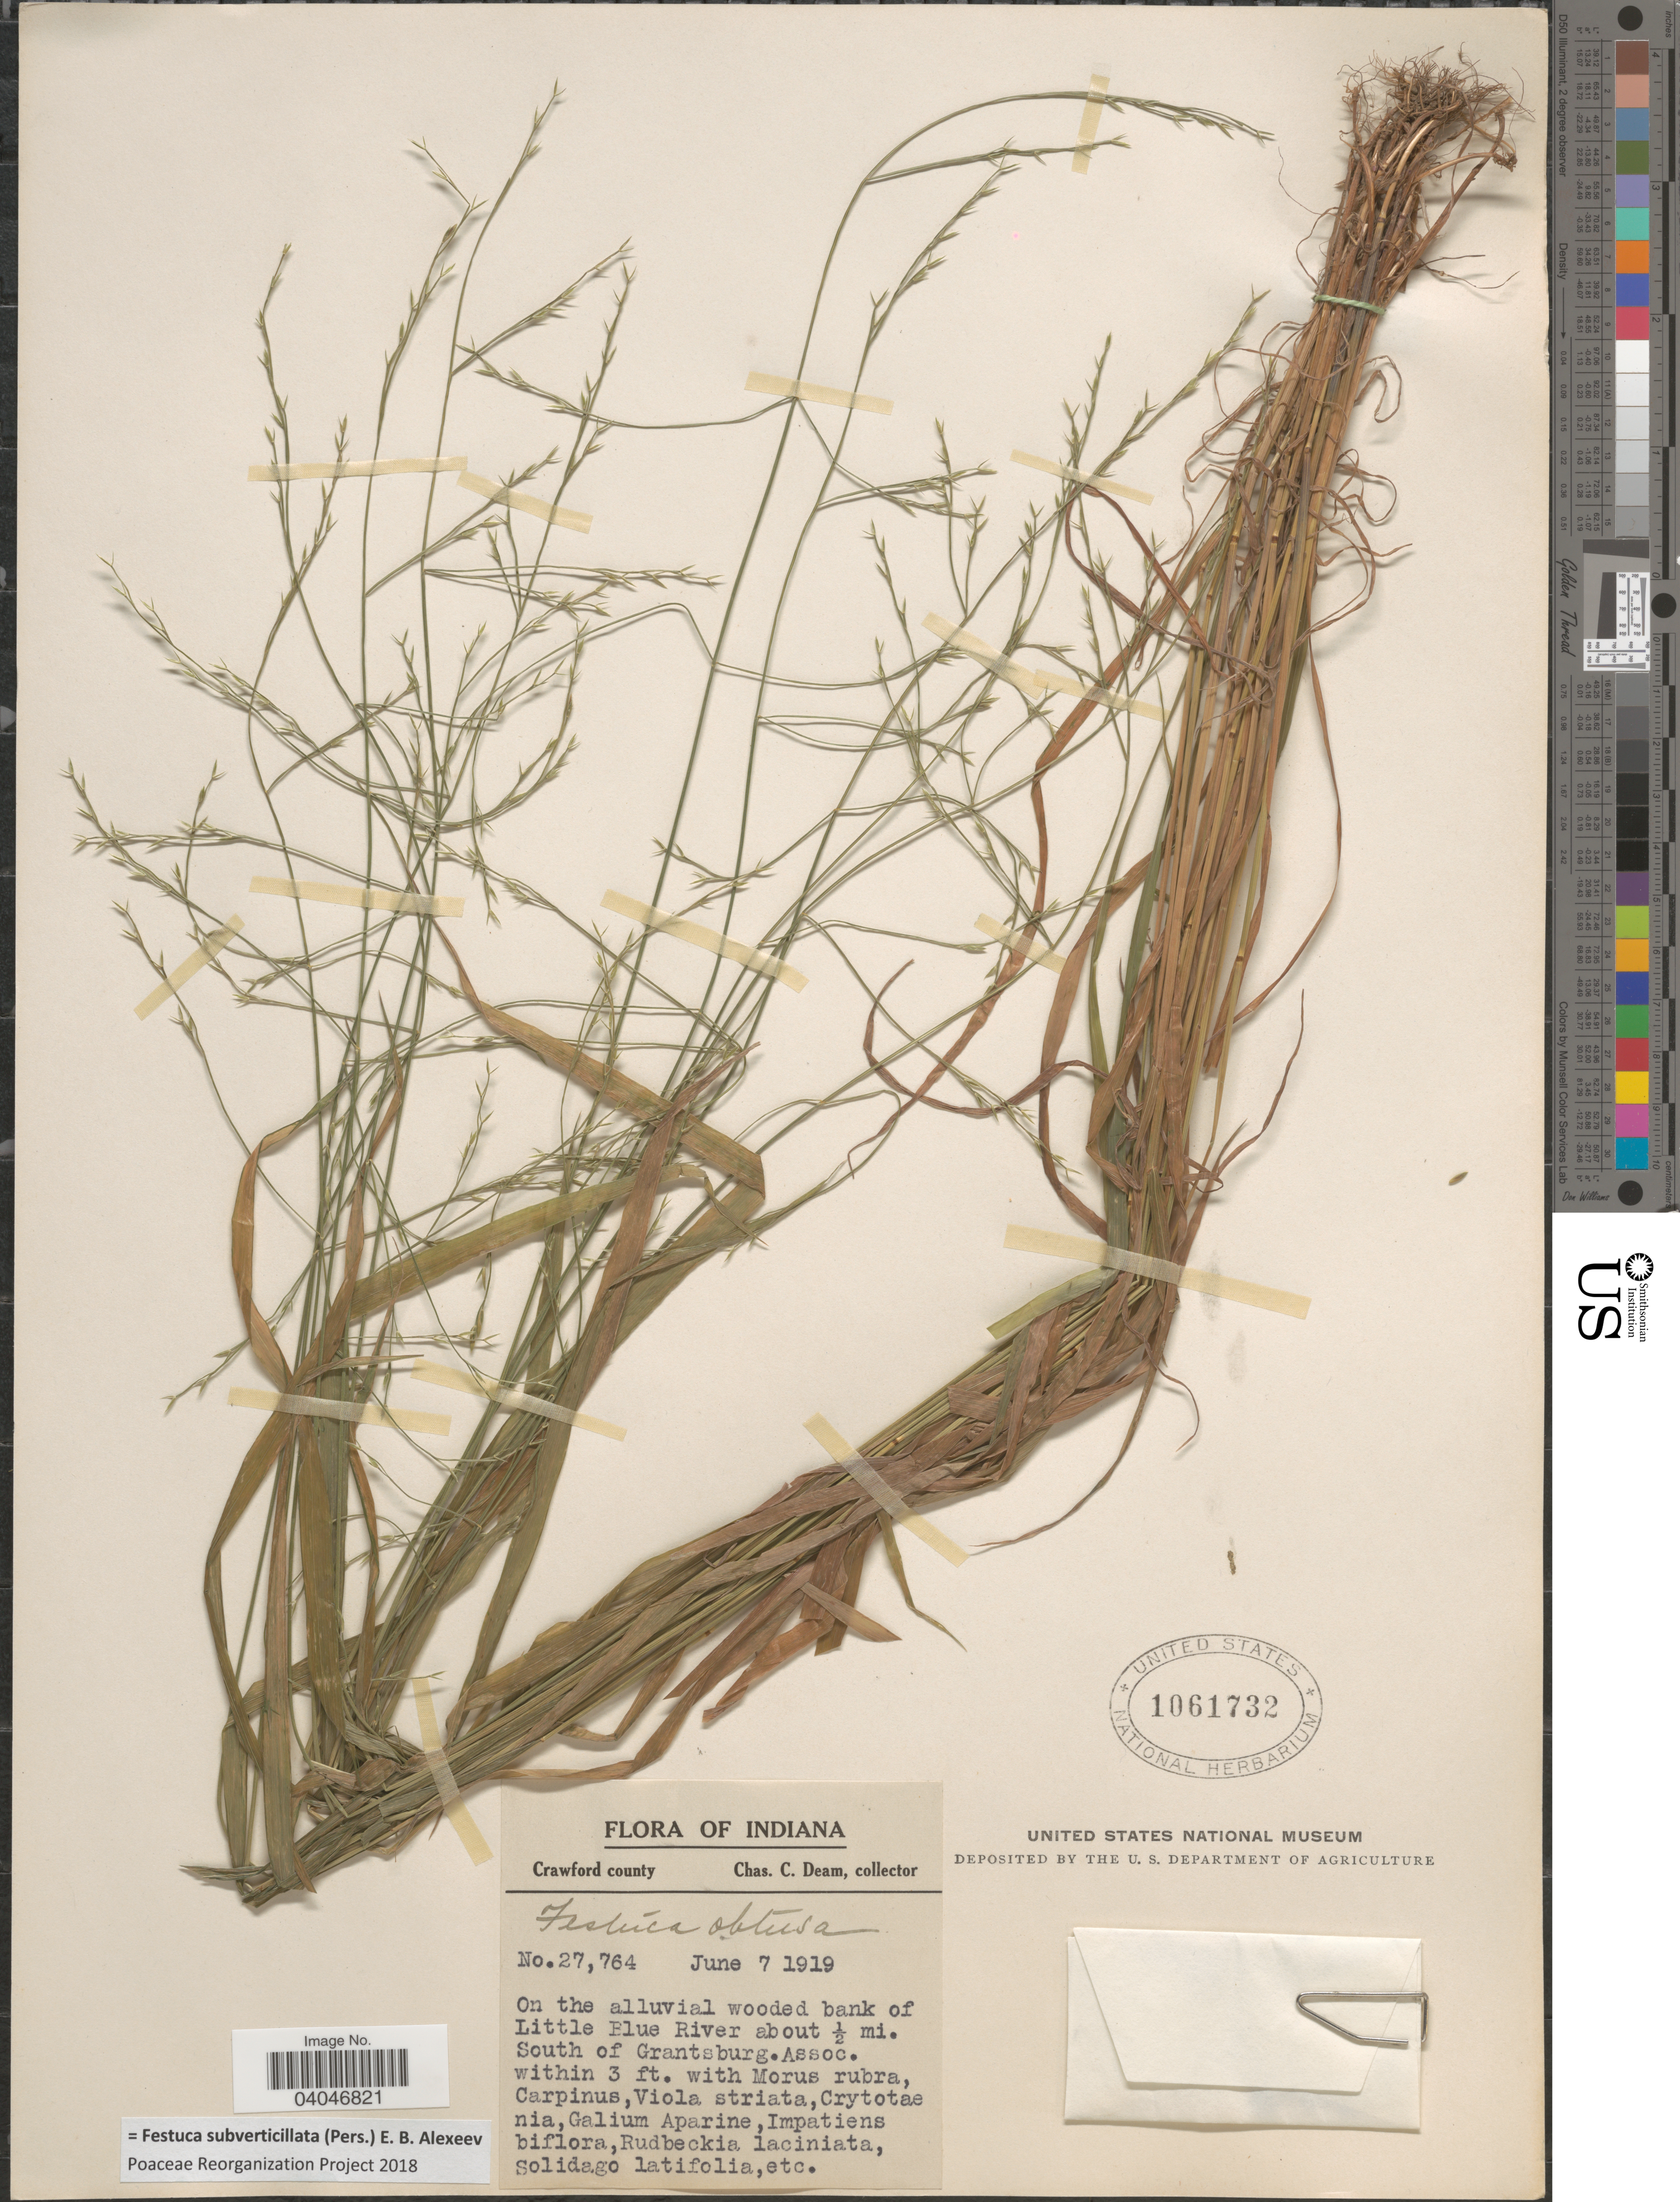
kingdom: Plantae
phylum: Tracheophyta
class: Liliopsida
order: Poales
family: Poaceae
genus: Festuca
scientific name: Festuca subverticillata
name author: (Pers.) E.B. Alexeev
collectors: C. C. Deam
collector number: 27764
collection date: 1919-06-07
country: United States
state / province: Indiana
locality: Crawford county. On the alluvial wooded bank of Little Blue River about ½ mi. South of Grantsburg.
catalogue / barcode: US 1061732